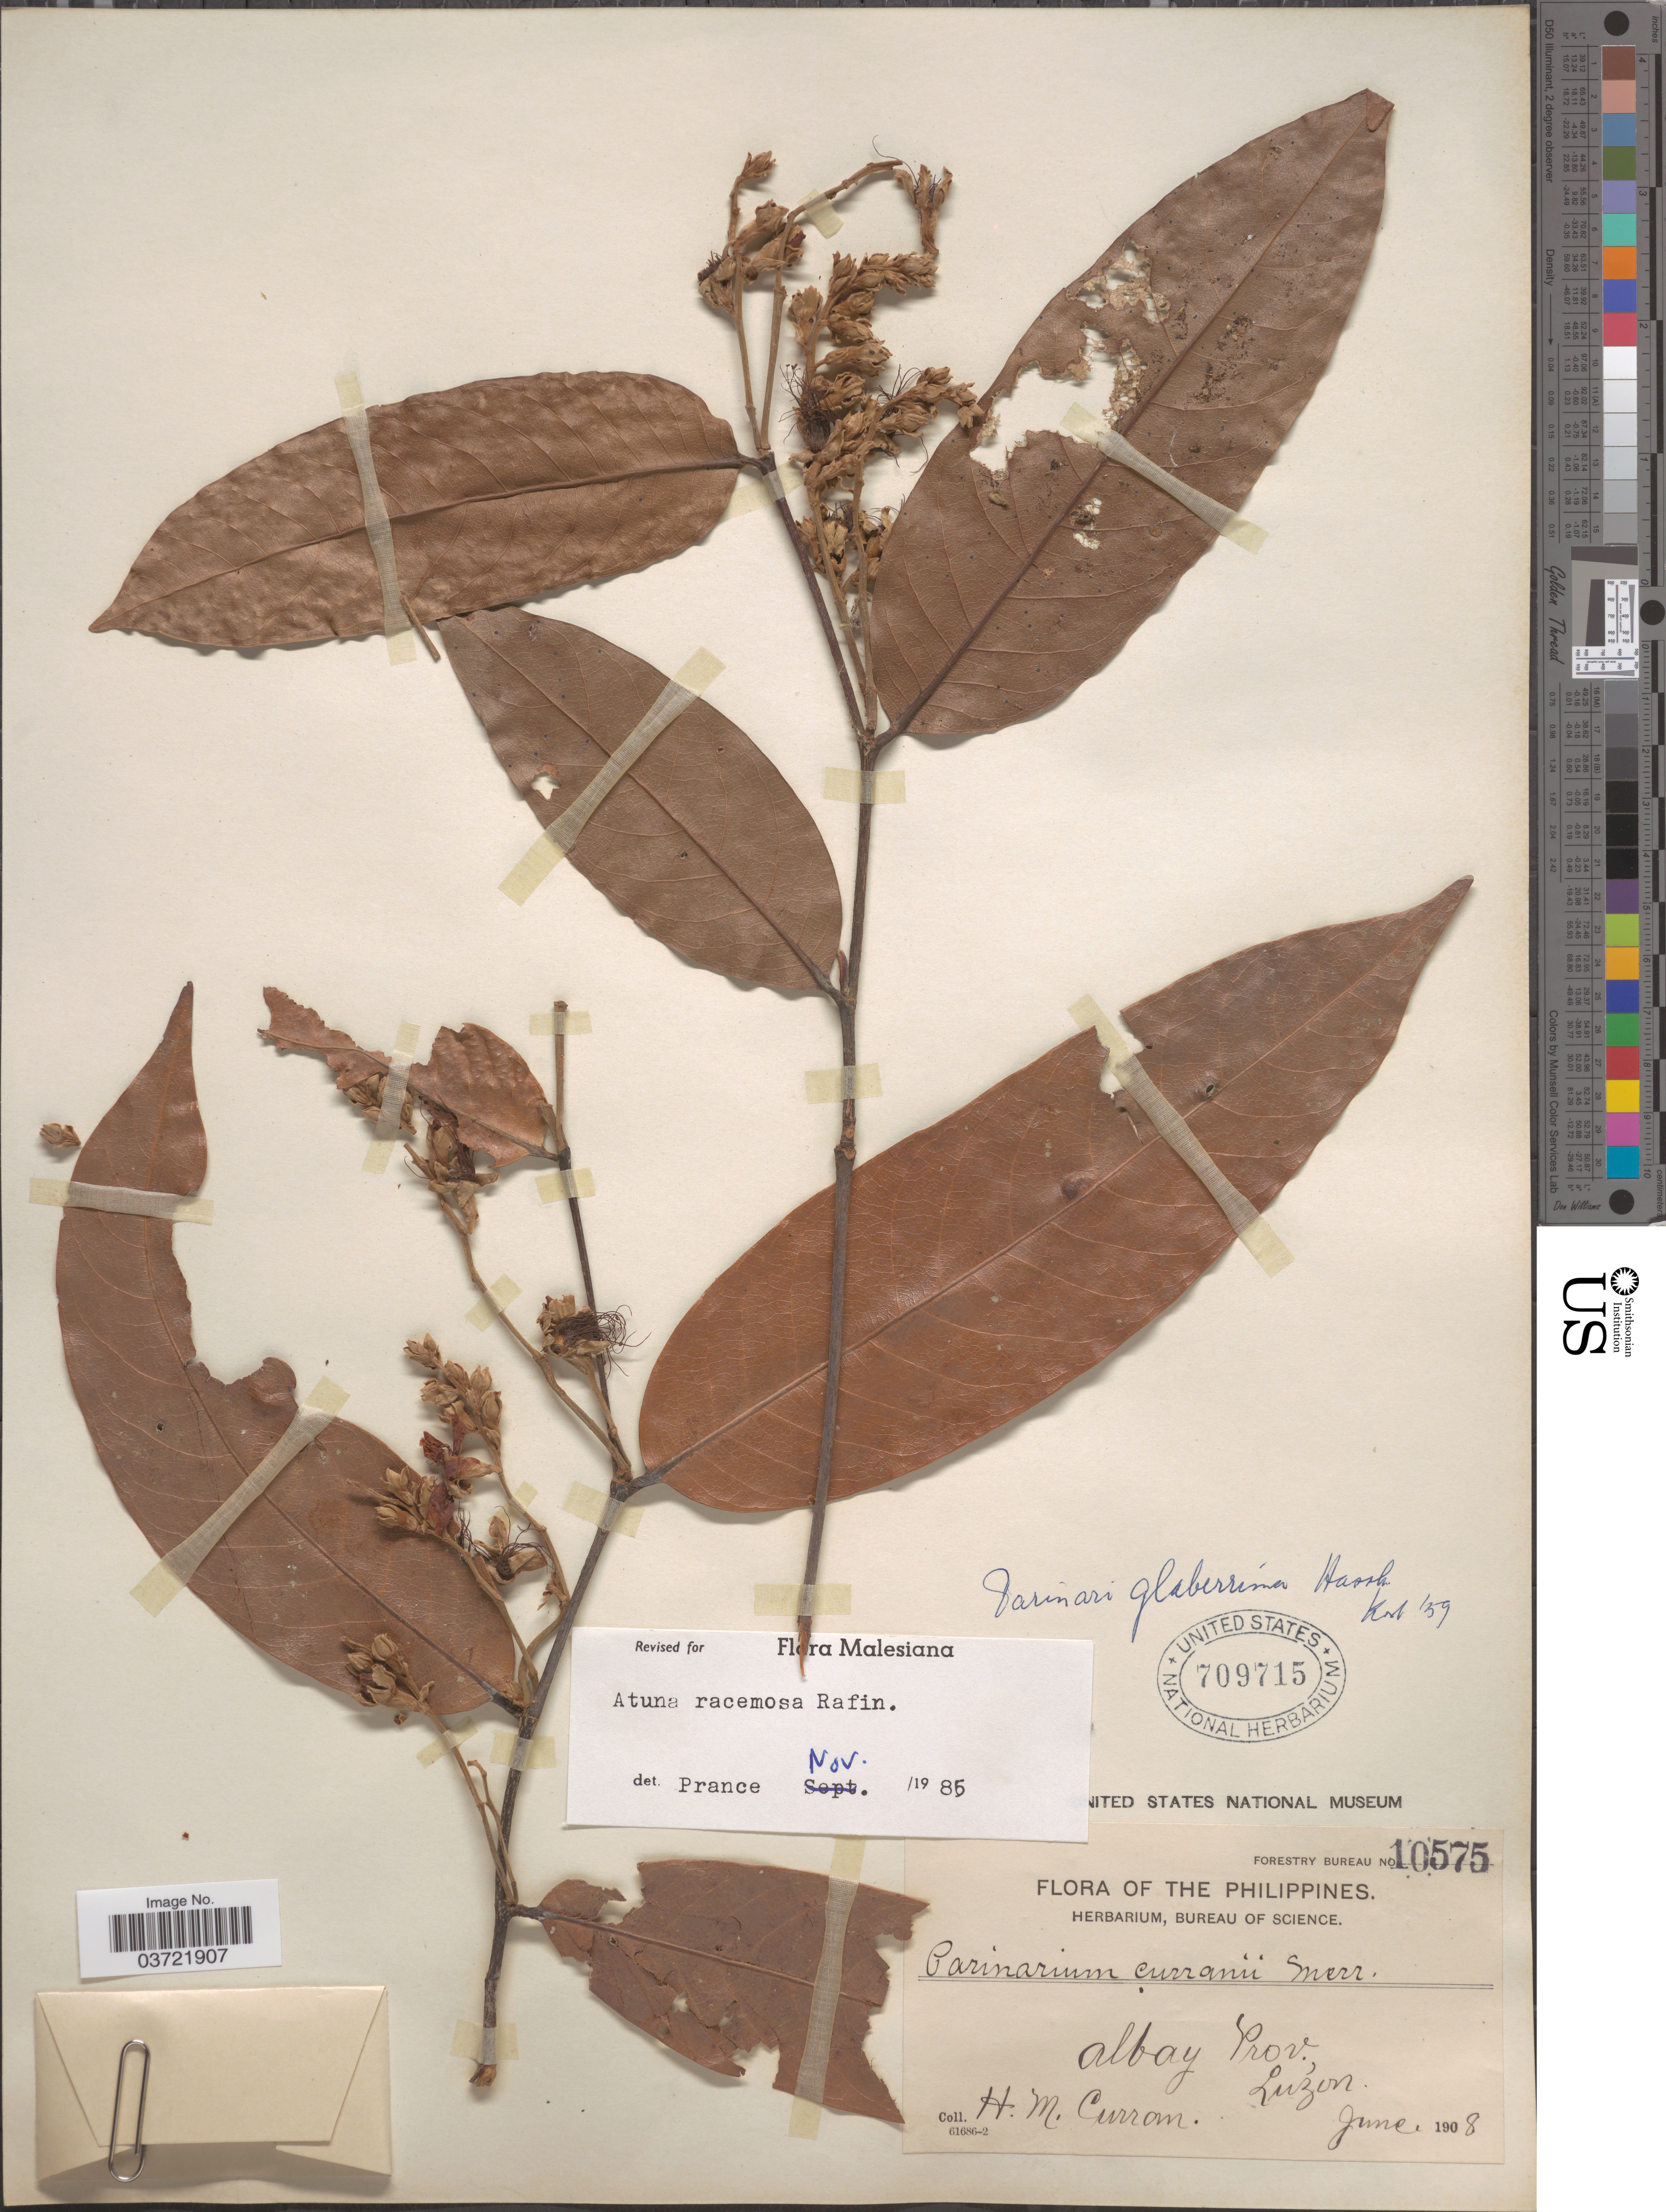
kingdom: Plantae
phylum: Tracheophyta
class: Magnoliopsida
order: Malpighiales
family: Chrysobalanaceae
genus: Atuna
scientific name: Atuna racemosa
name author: Raf.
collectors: H. M. Curran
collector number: Forestry Bureau 10575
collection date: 1908-06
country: Philippines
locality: Albay Prov., Luzon.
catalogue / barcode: US 709715